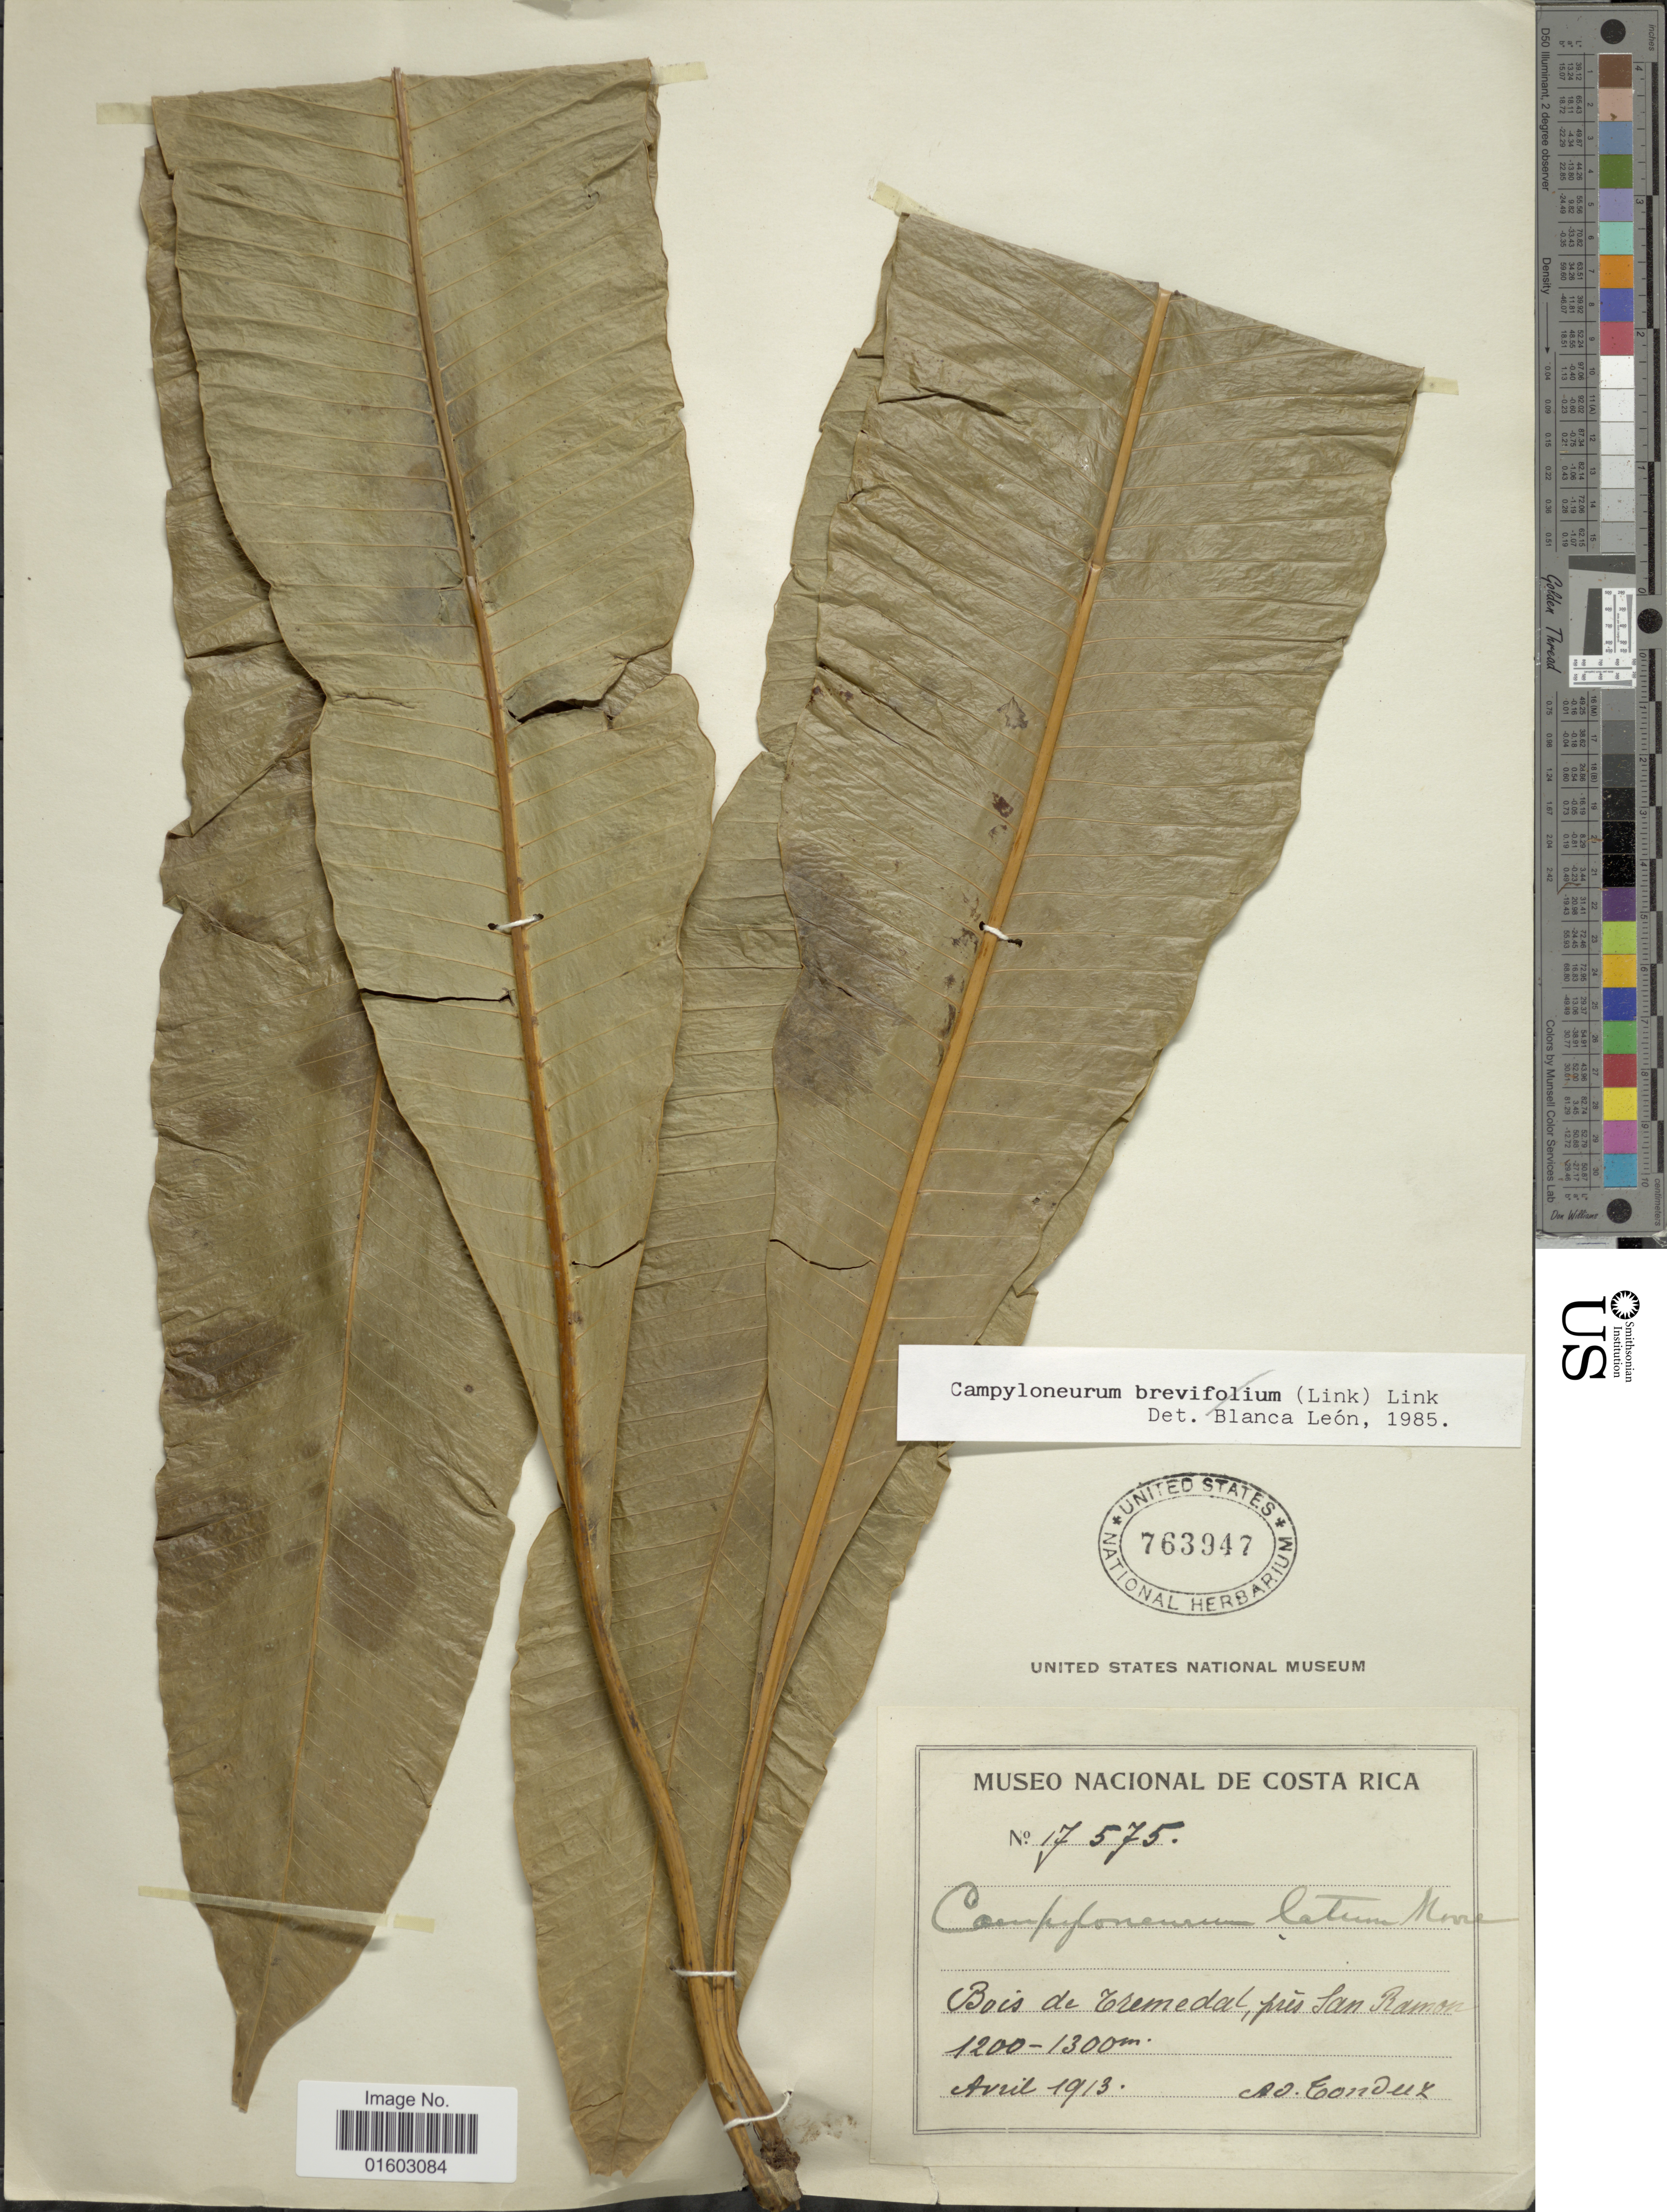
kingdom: Plantae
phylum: Tracheophyta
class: Polypodiopsida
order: Polypodiales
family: Polypodiaceae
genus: Campyloneurum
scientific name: Campyloneurum latum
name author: T. Moore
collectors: A. Tonduz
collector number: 17575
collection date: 1913-04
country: Costa Rica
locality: Bois de Tremedal, pres San Ramon.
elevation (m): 1200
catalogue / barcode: US 763947